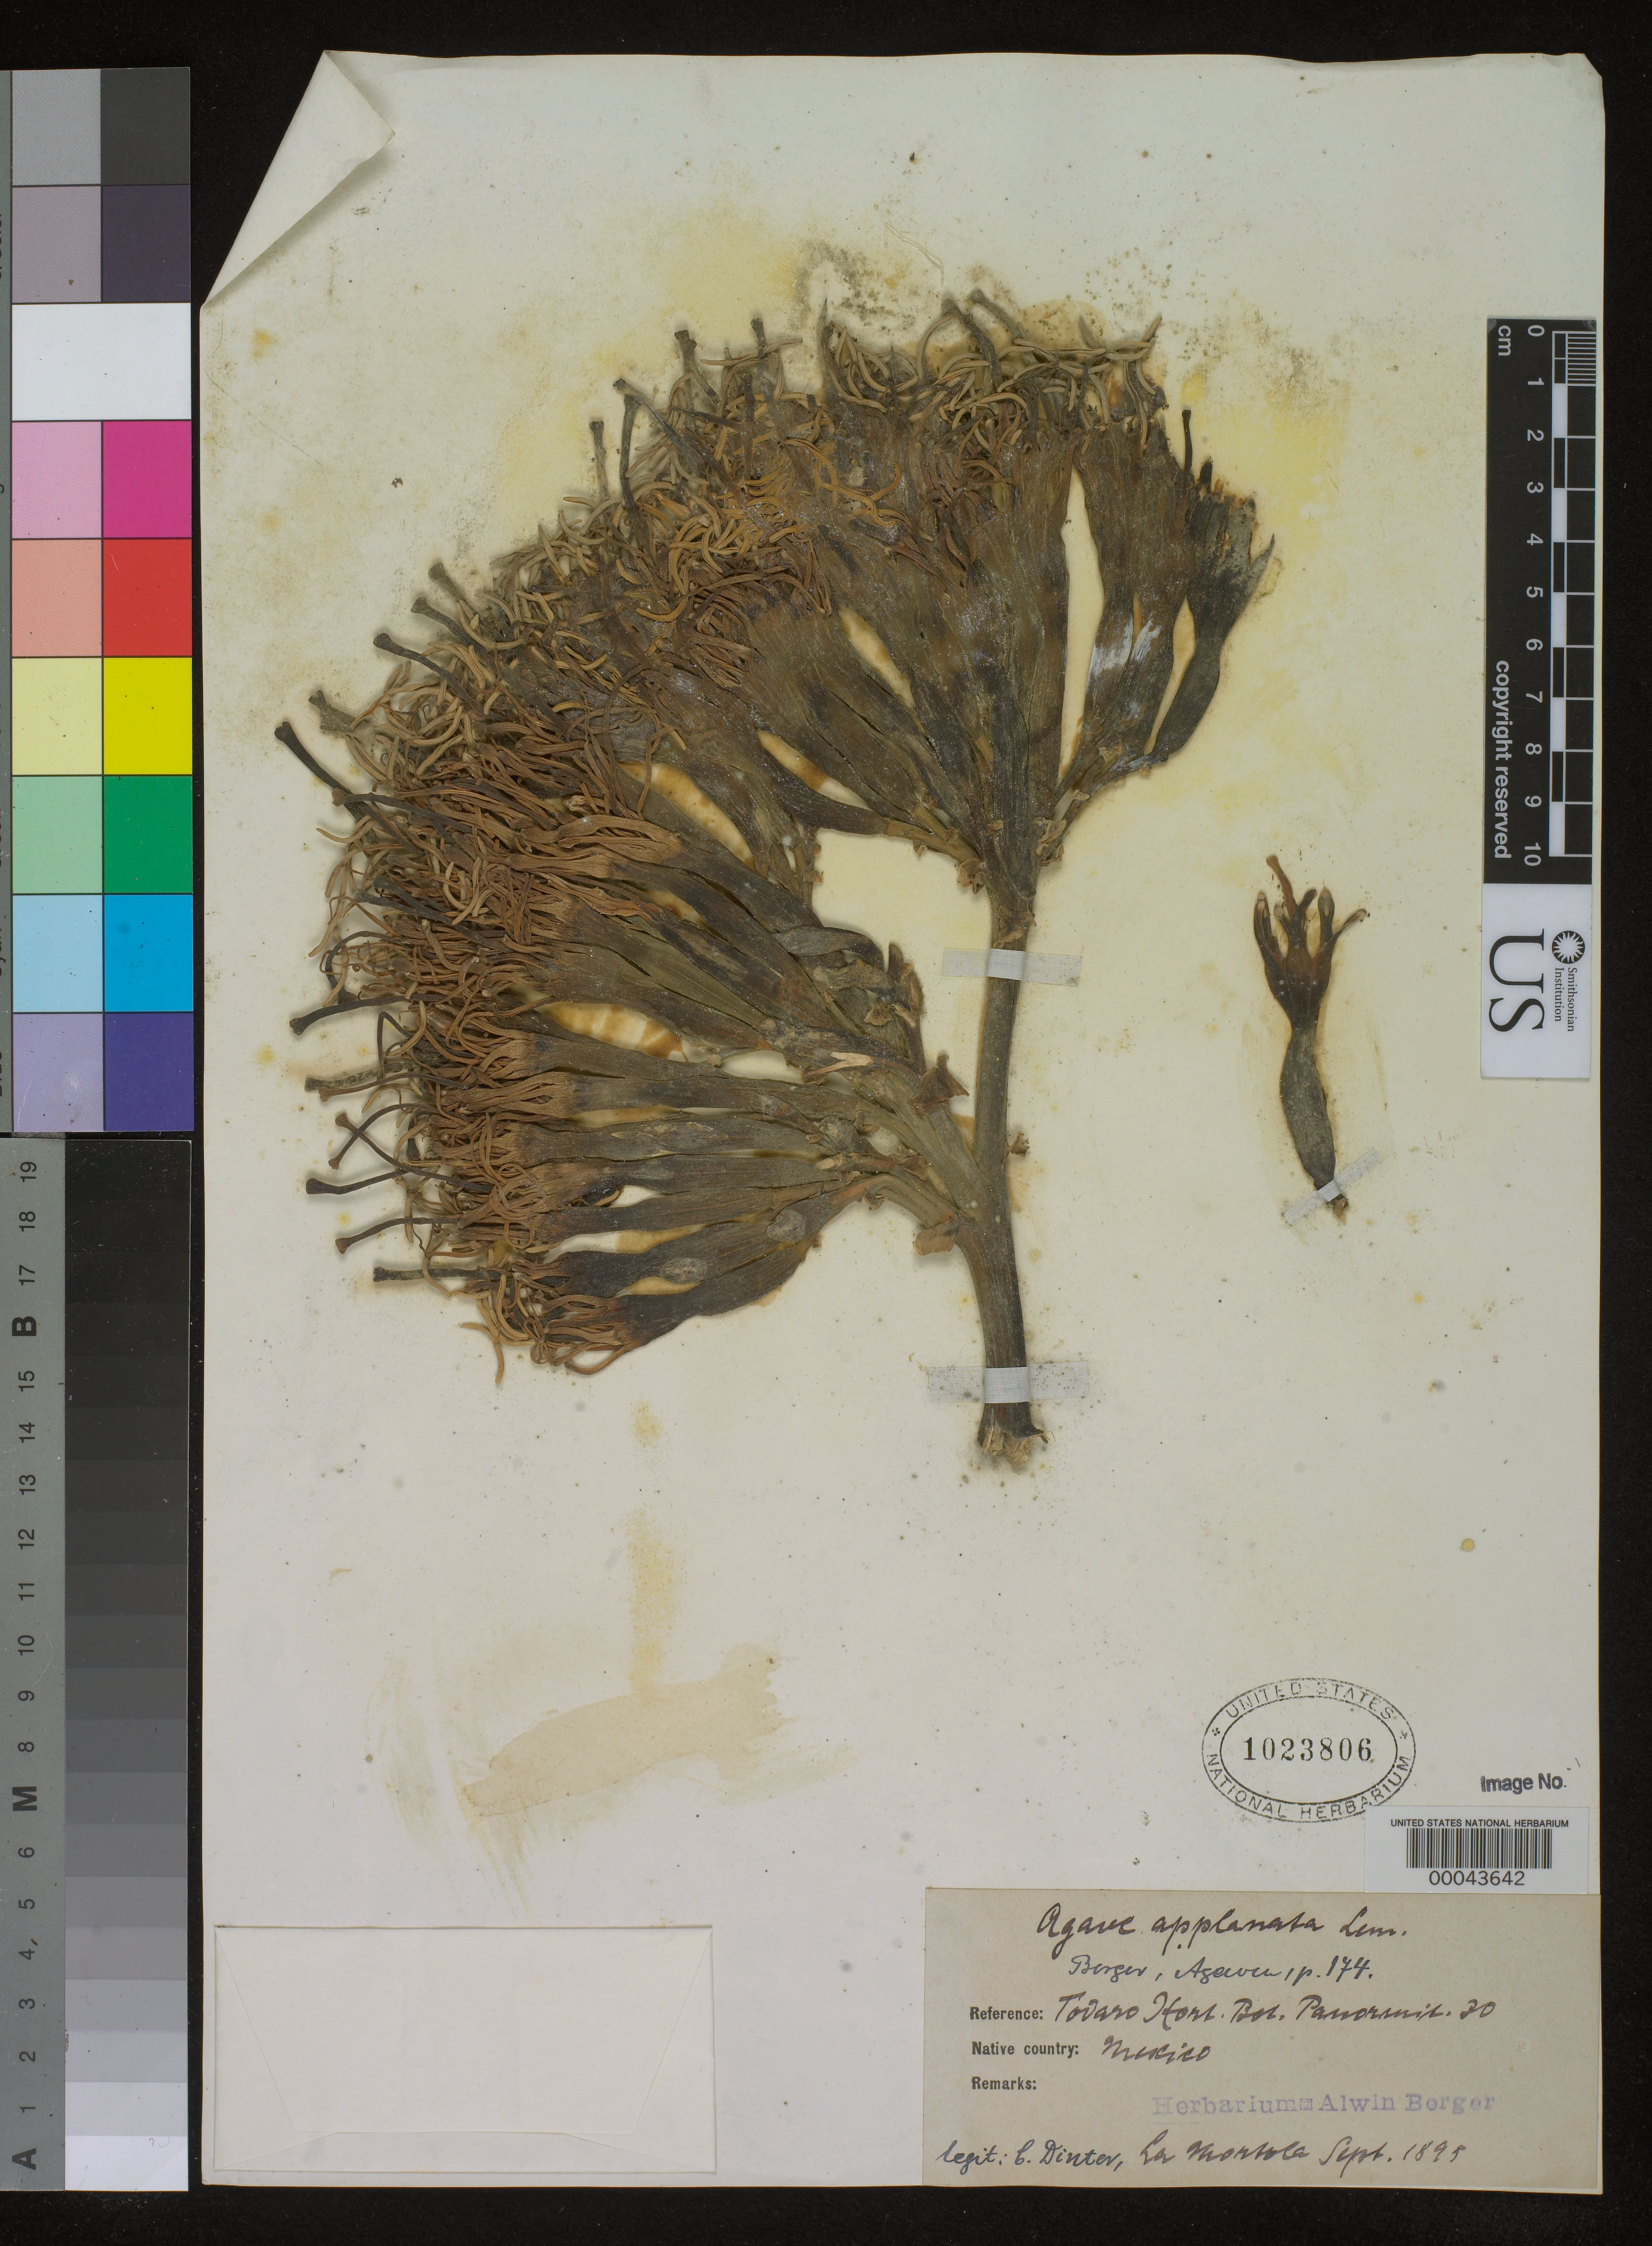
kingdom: Plantae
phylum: Tracheophyta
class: Liliopsida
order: Asparagales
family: Asparagaceae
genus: Agave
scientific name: Agave applanata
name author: Lem. ex Jacobi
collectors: M. Dinter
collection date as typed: Sep 1895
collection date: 1895-09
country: Mexico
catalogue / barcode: US 1023806